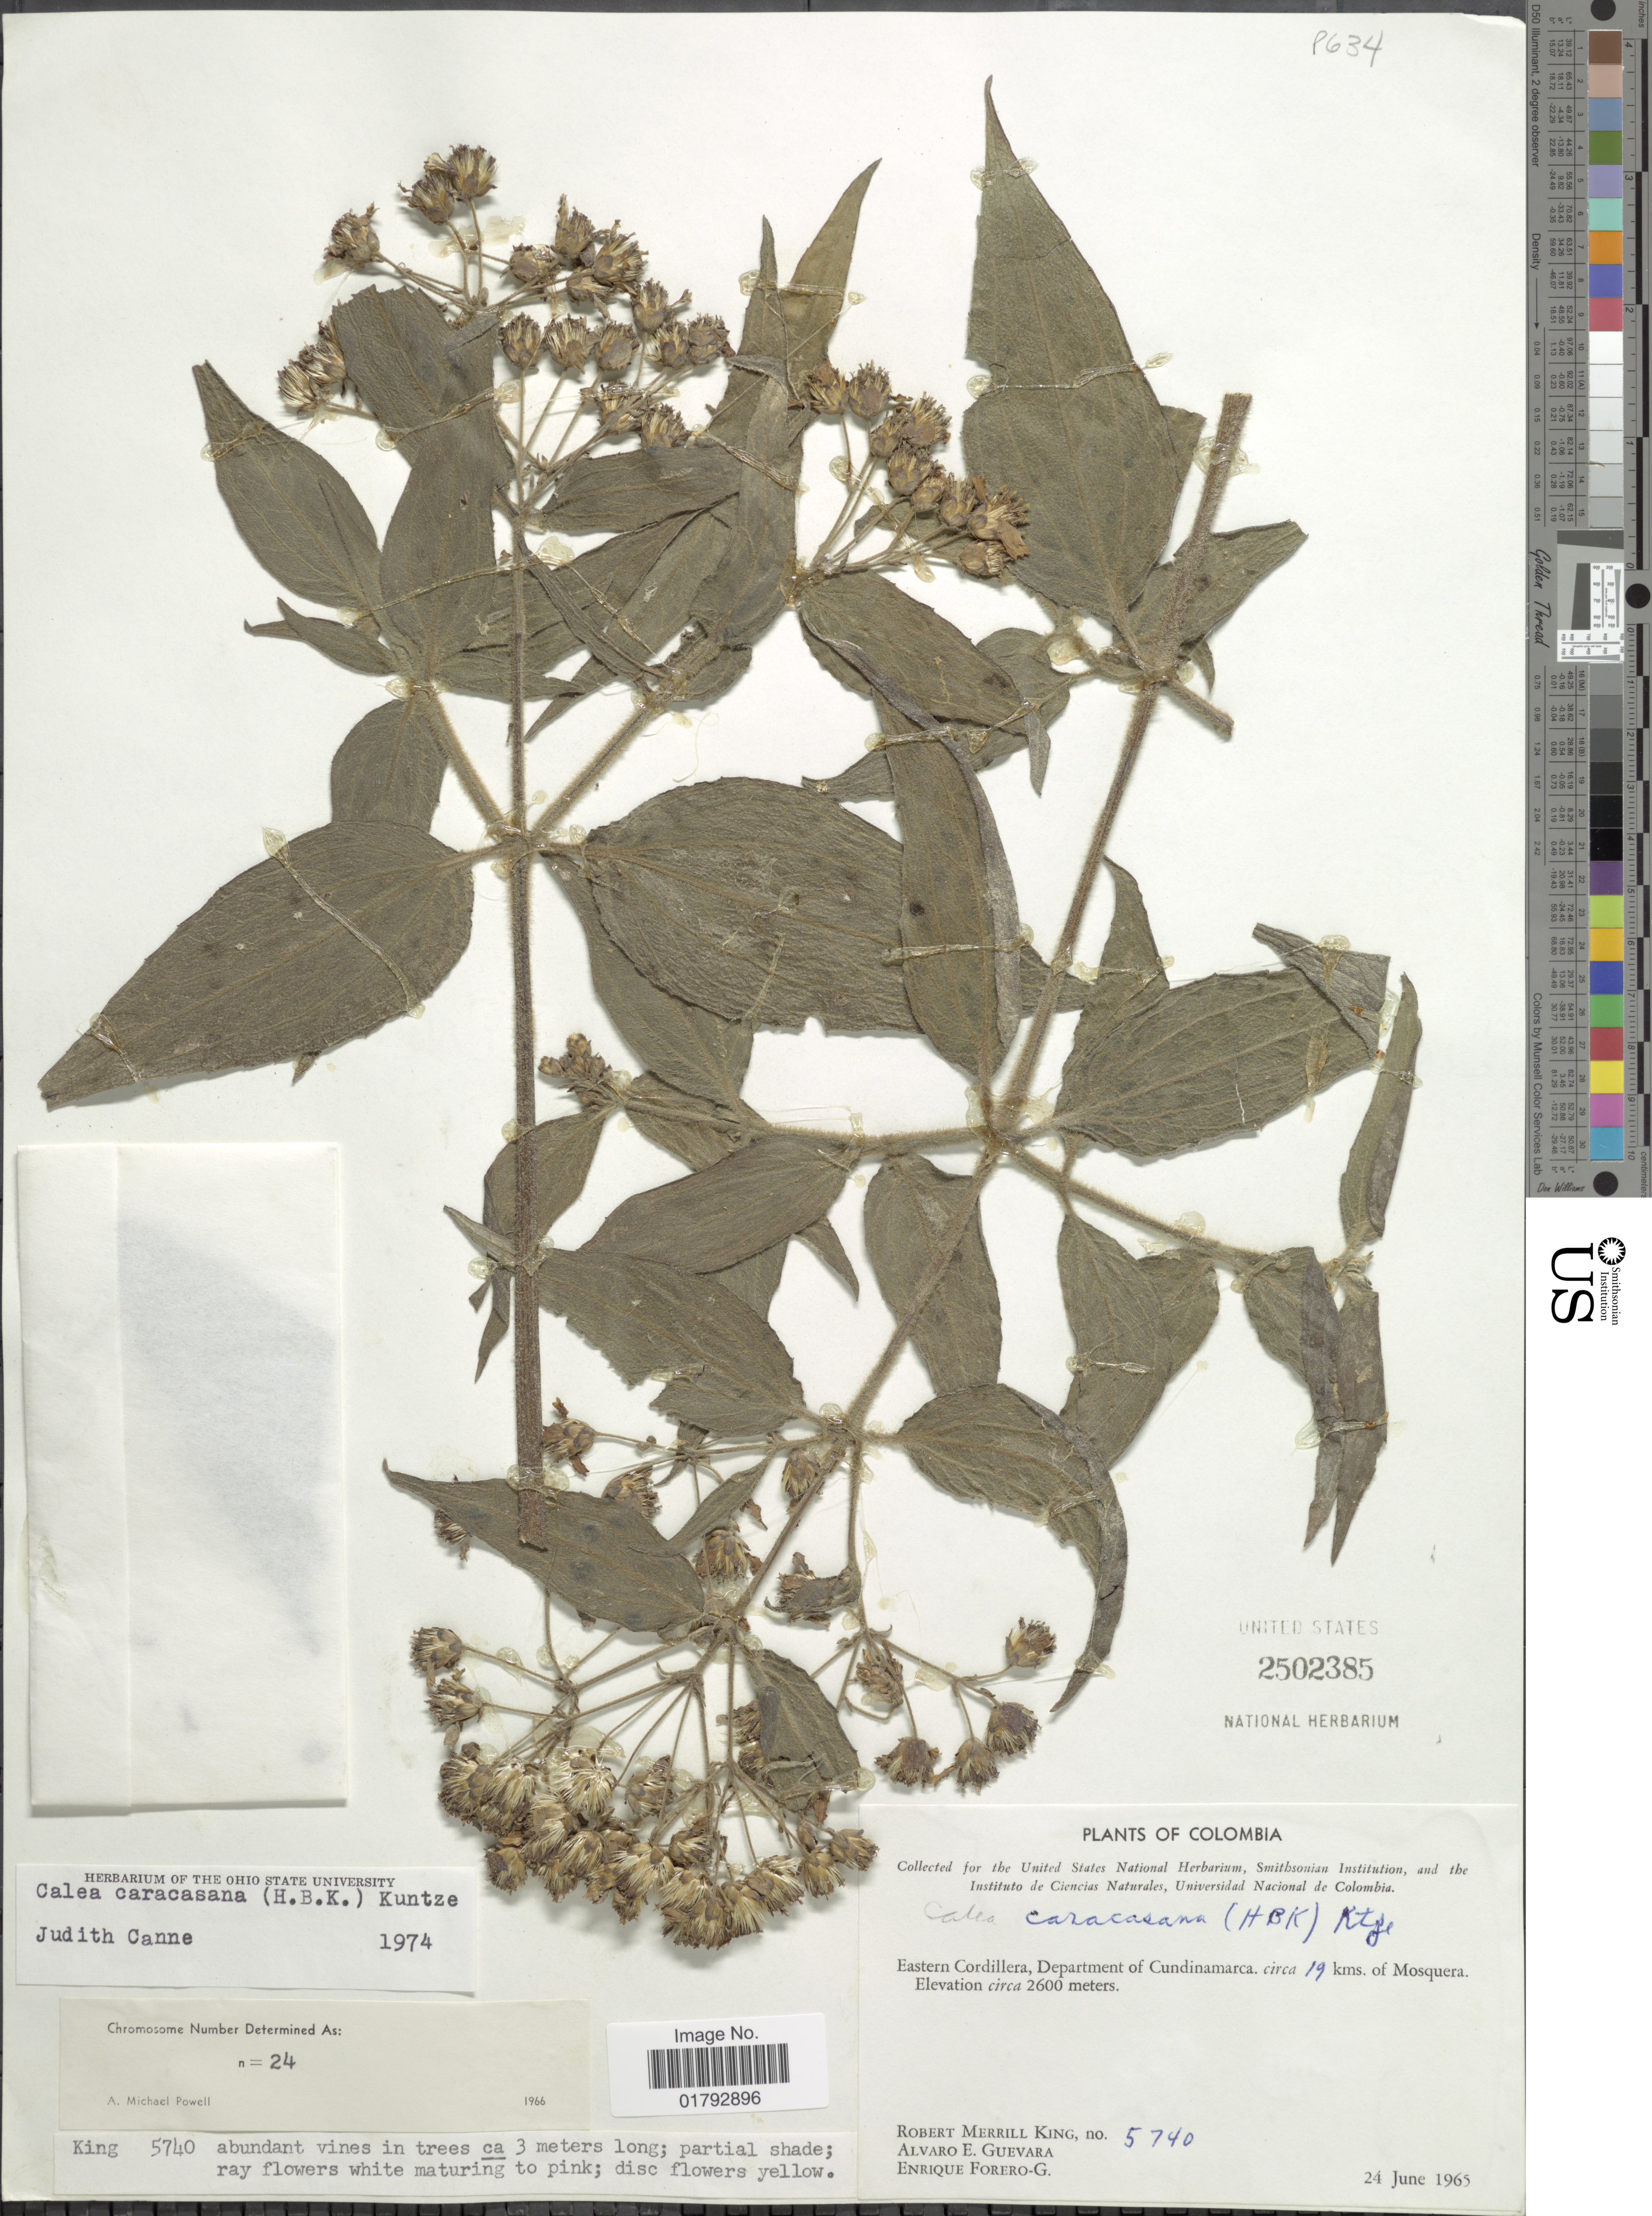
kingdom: Plantae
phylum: Tracheophyta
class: Magnoliopsida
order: Asterales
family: Asteraceae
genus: Alloispermum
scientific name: Alloispermum caracasanum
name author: (Kunth) H. Rob.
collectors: R. M. King, A. E. Guevara & E. Forero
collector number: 5740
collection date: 1965-06-24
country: Colombia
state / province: Cundinamarca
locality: Eastern Cordillera, Department of Cundinamarca, circa 19 kms. of Mosquera.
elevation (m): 2600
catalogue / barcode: US 2502385